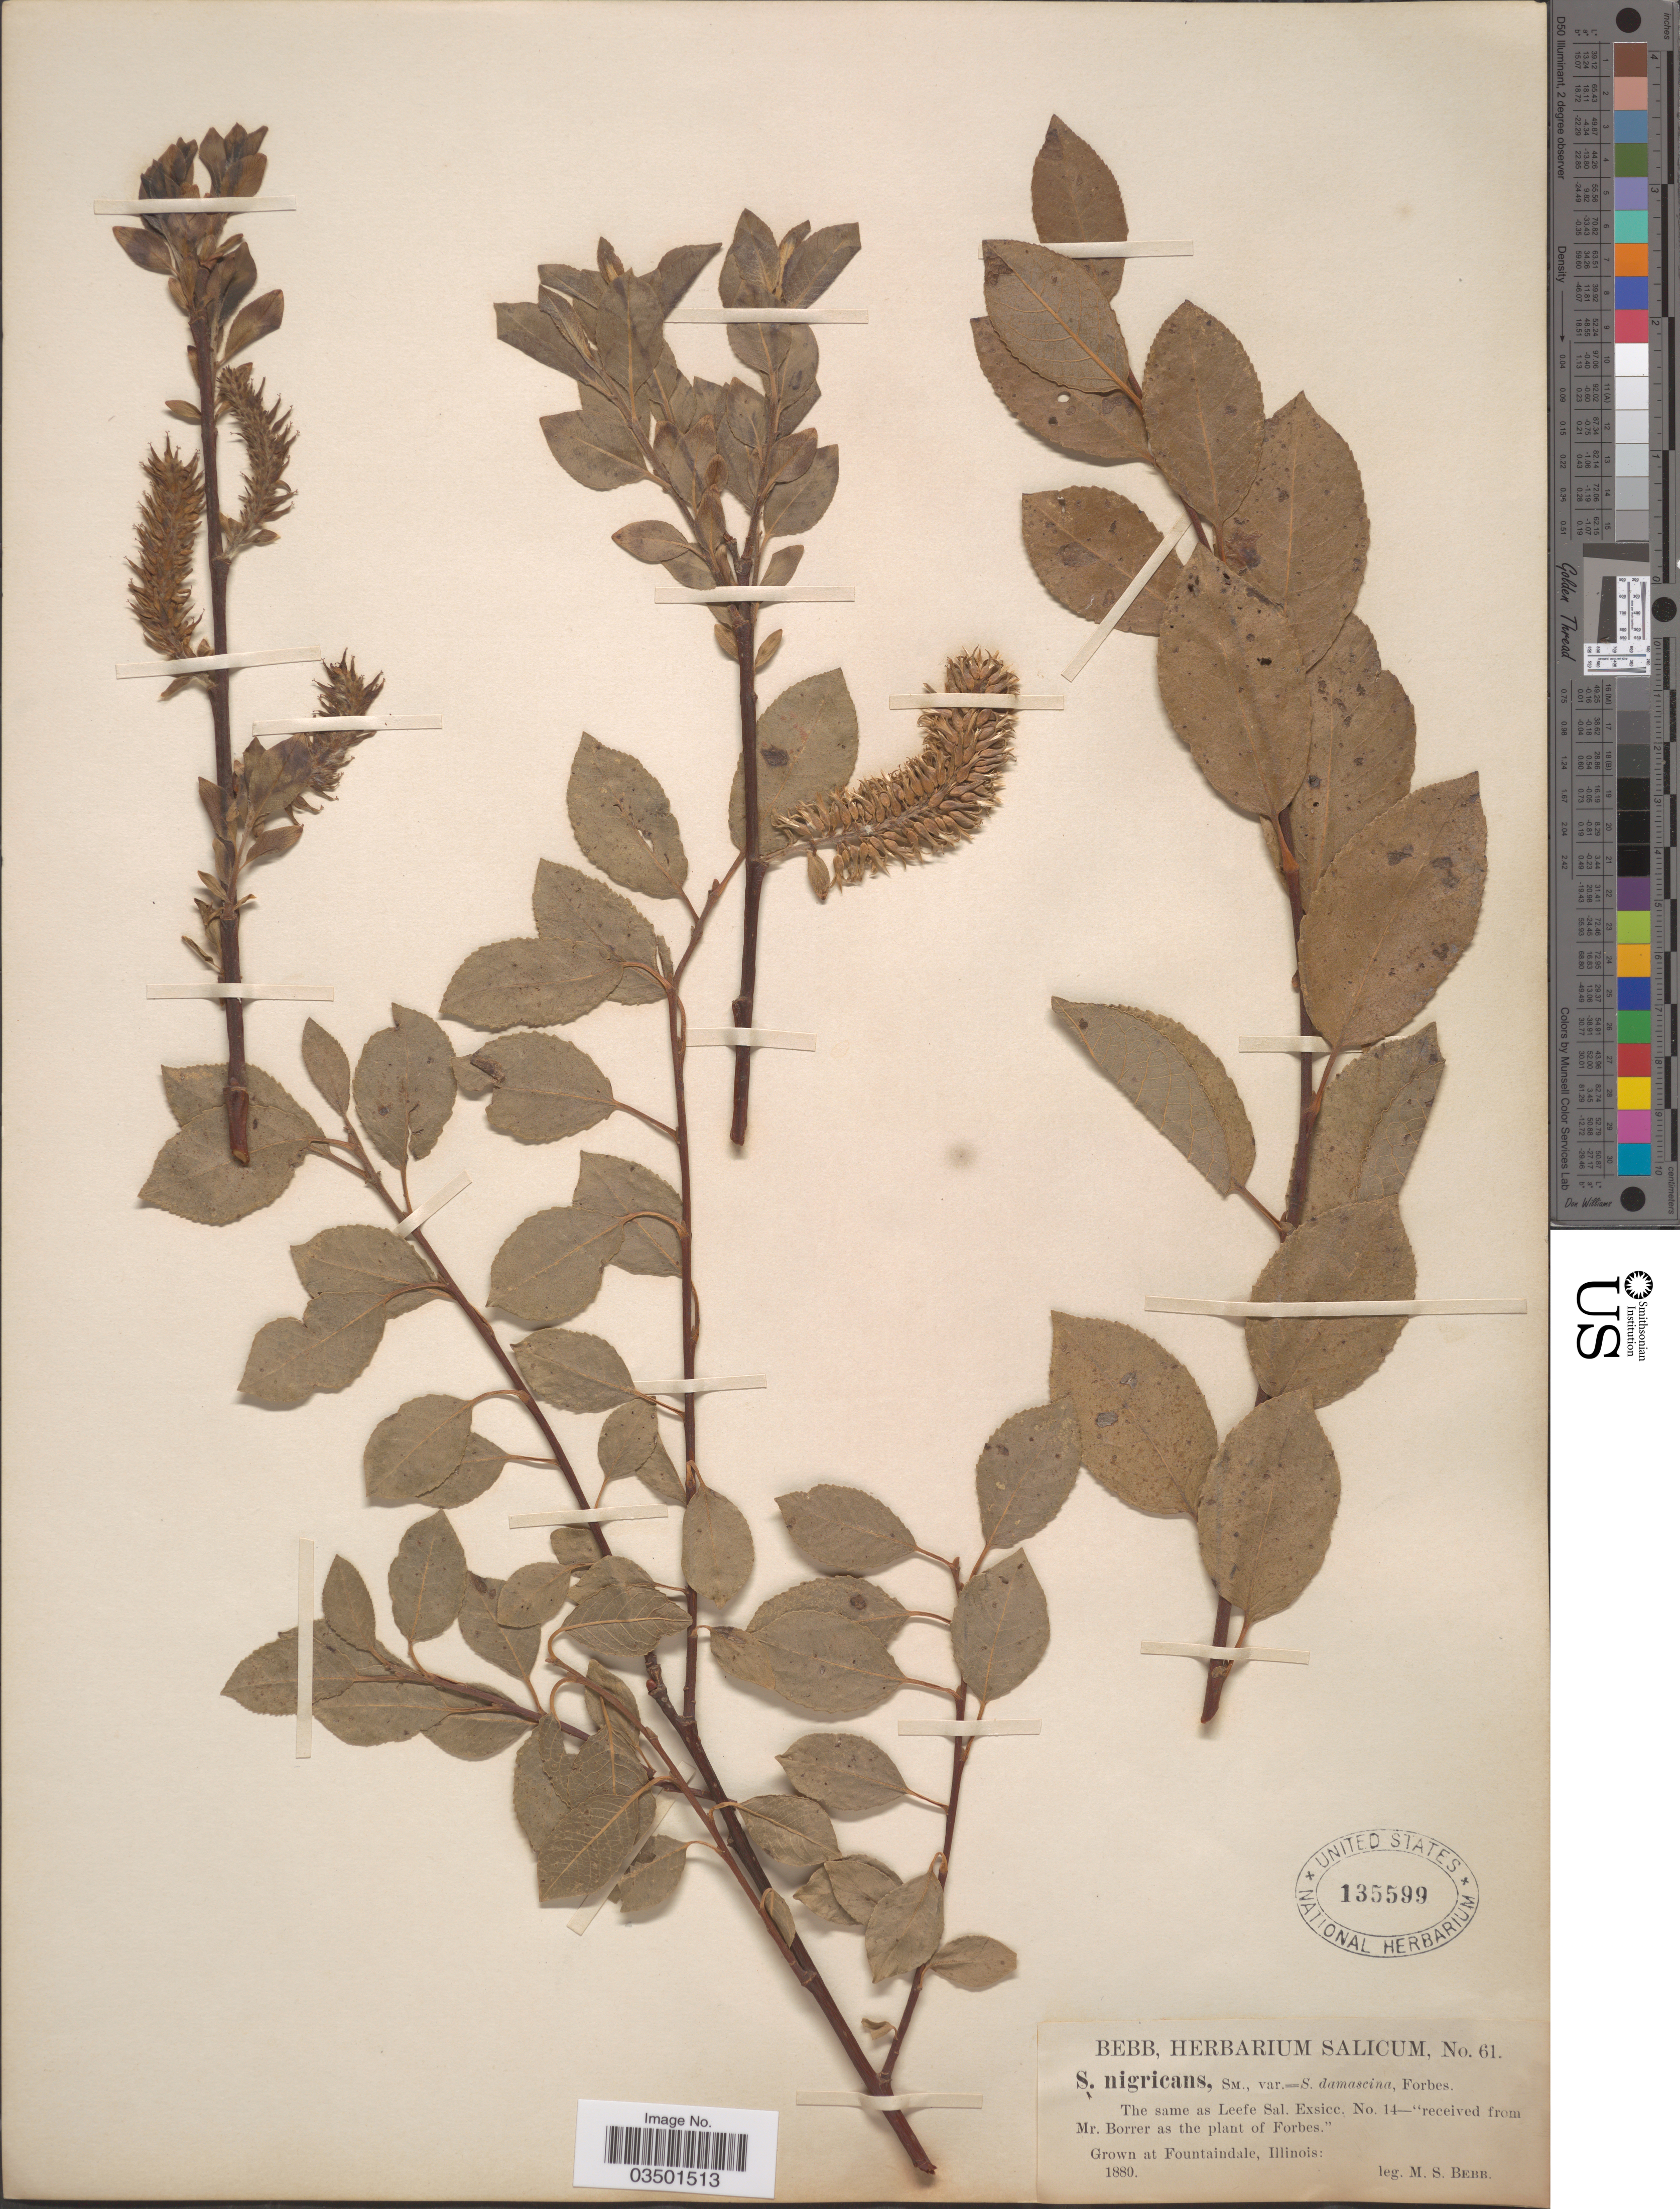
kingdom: Plantae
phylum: Tracheophyta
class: Magnoliopsida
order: Malpighiales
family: Salicaceae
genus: Salix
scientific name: Salix nigricans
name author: Sm.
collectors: M. Bebb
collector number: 61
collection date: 1880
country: United States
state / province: Illinois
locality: Grown at Fountaindale.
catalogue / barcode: US 135599